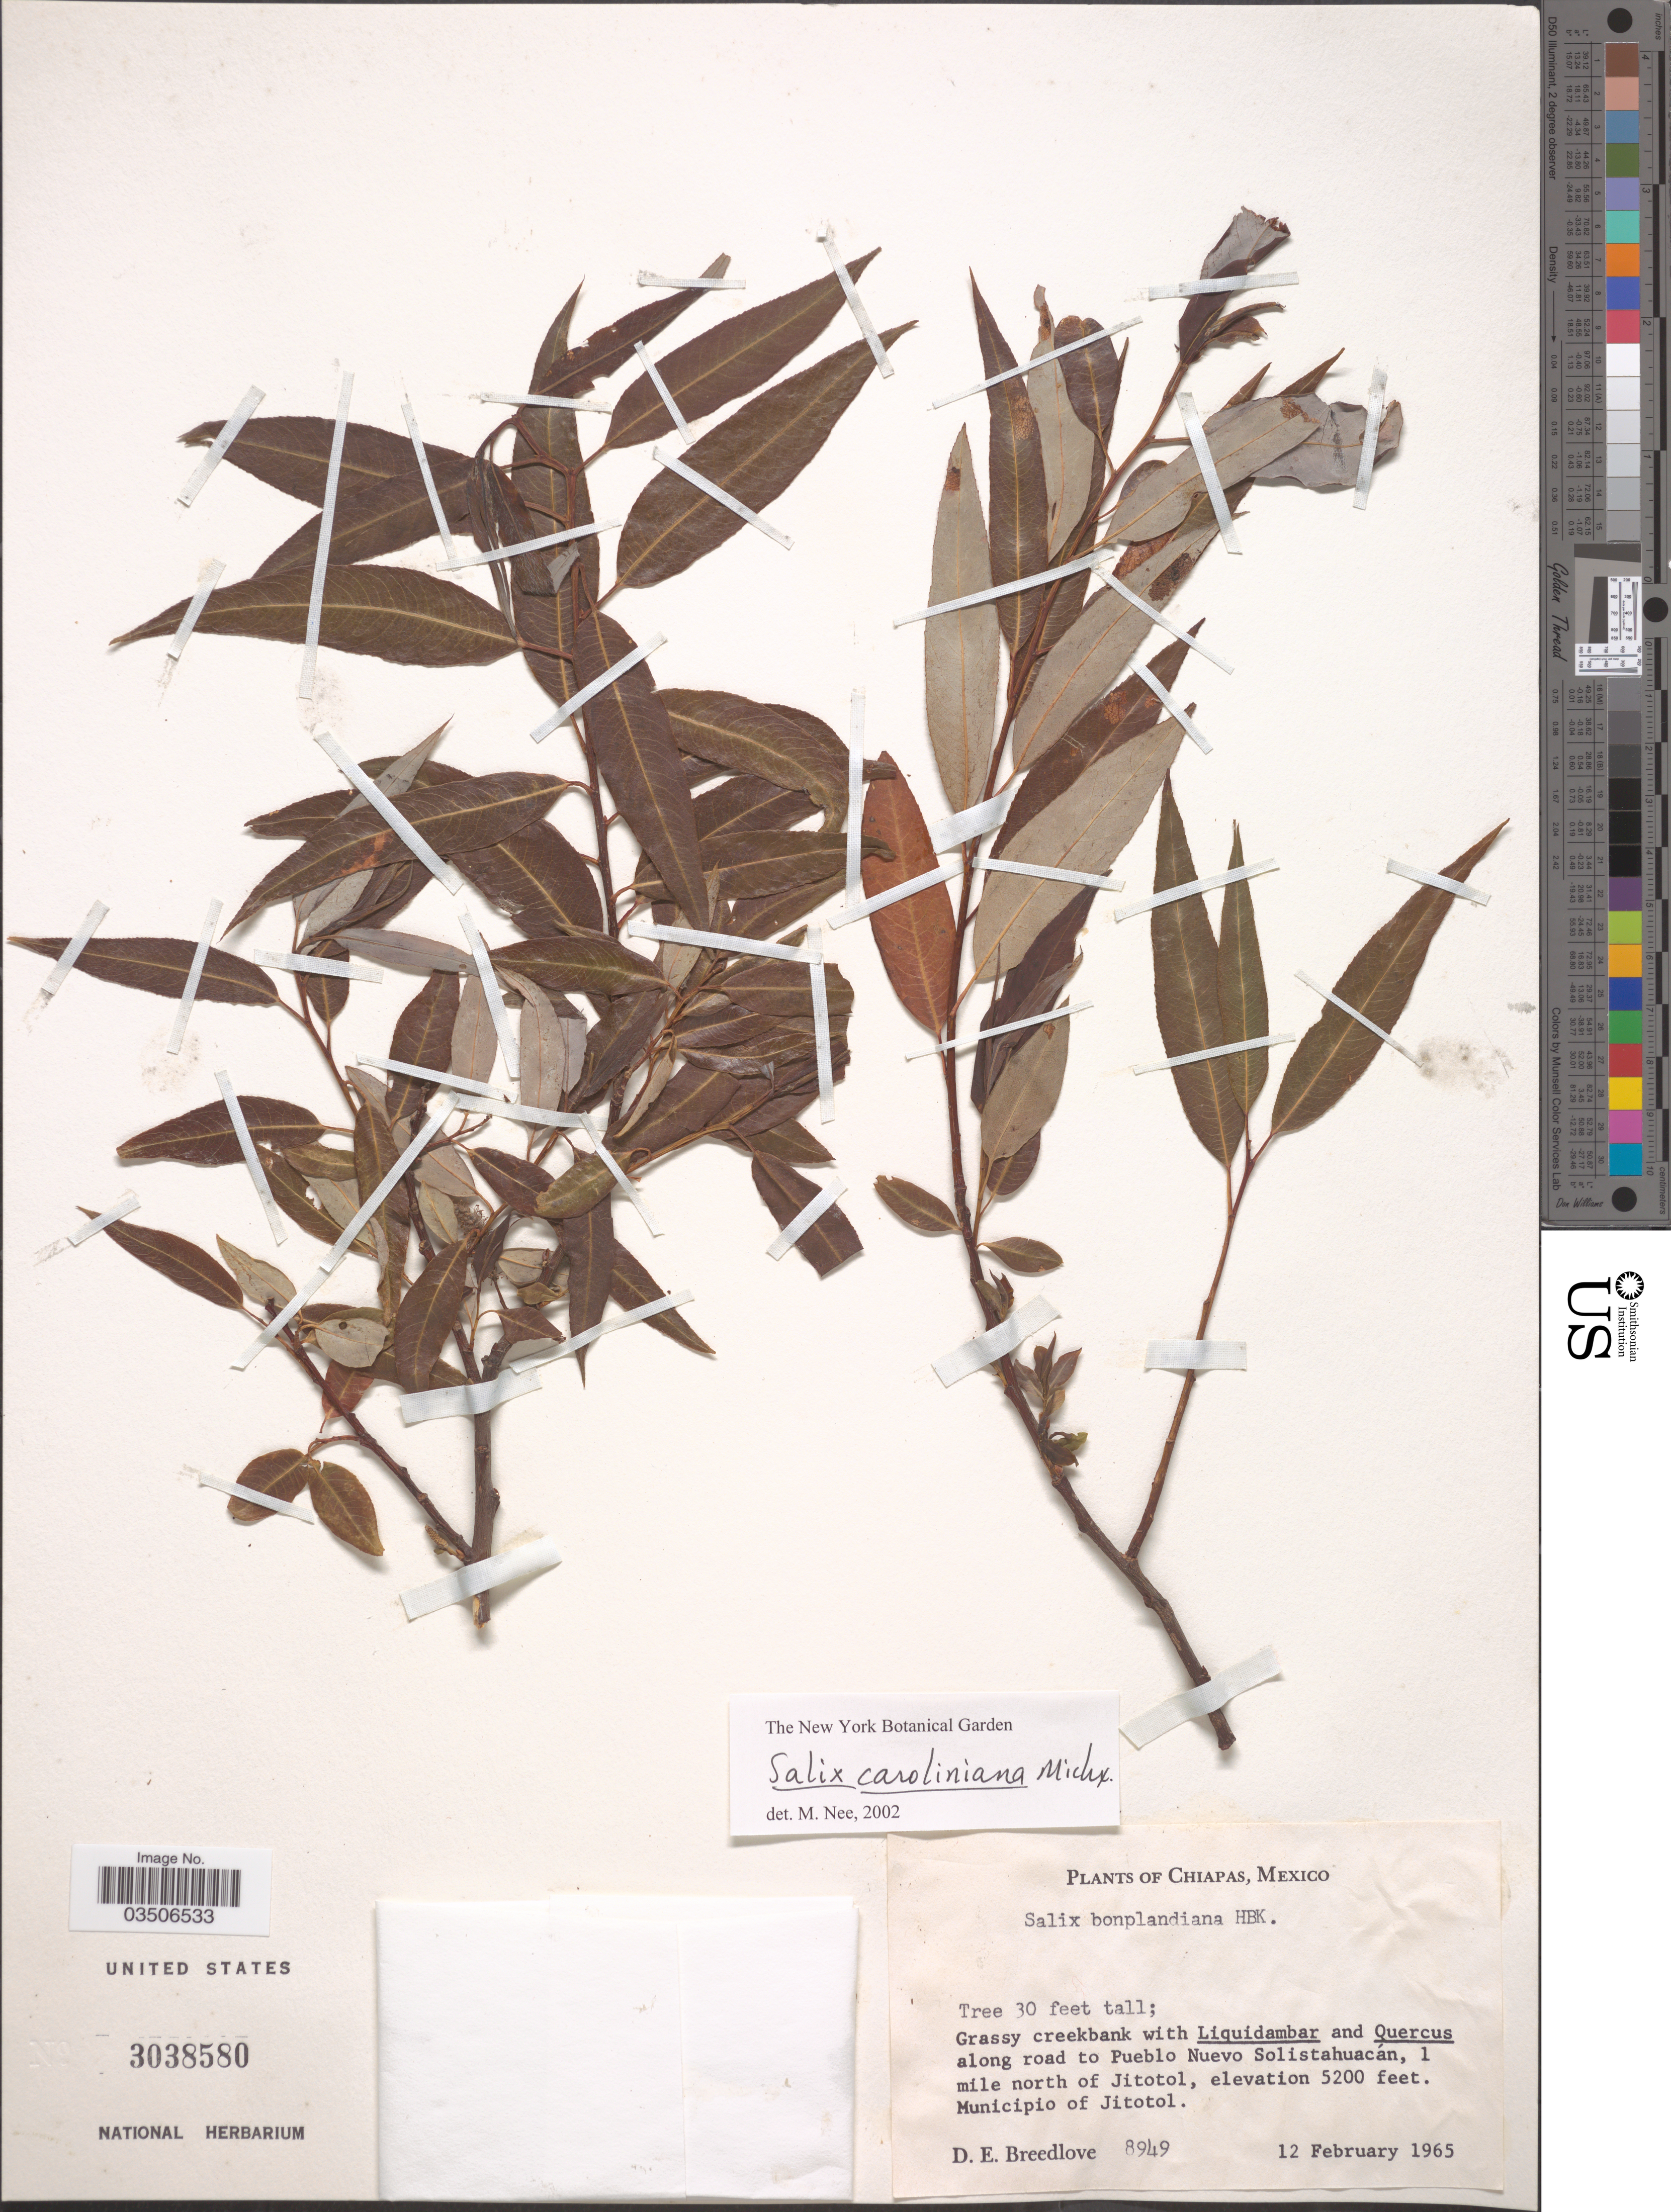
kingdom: Plantae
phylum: Tracheophyta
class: Magnoliopsida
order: Malpighiales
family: Salicaceae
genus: Salix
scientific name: Salix bonplandiana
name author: Kunth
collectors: D. E. Breedlove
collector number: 8949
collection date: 1965-02-12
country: Mexico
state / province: Chiapas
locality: Along road to Pueblo Nuevo Solistahuacán, 1 mile north of Jitotol. Municipio of Jitotol.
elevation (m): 1585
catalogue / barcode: US 3038580